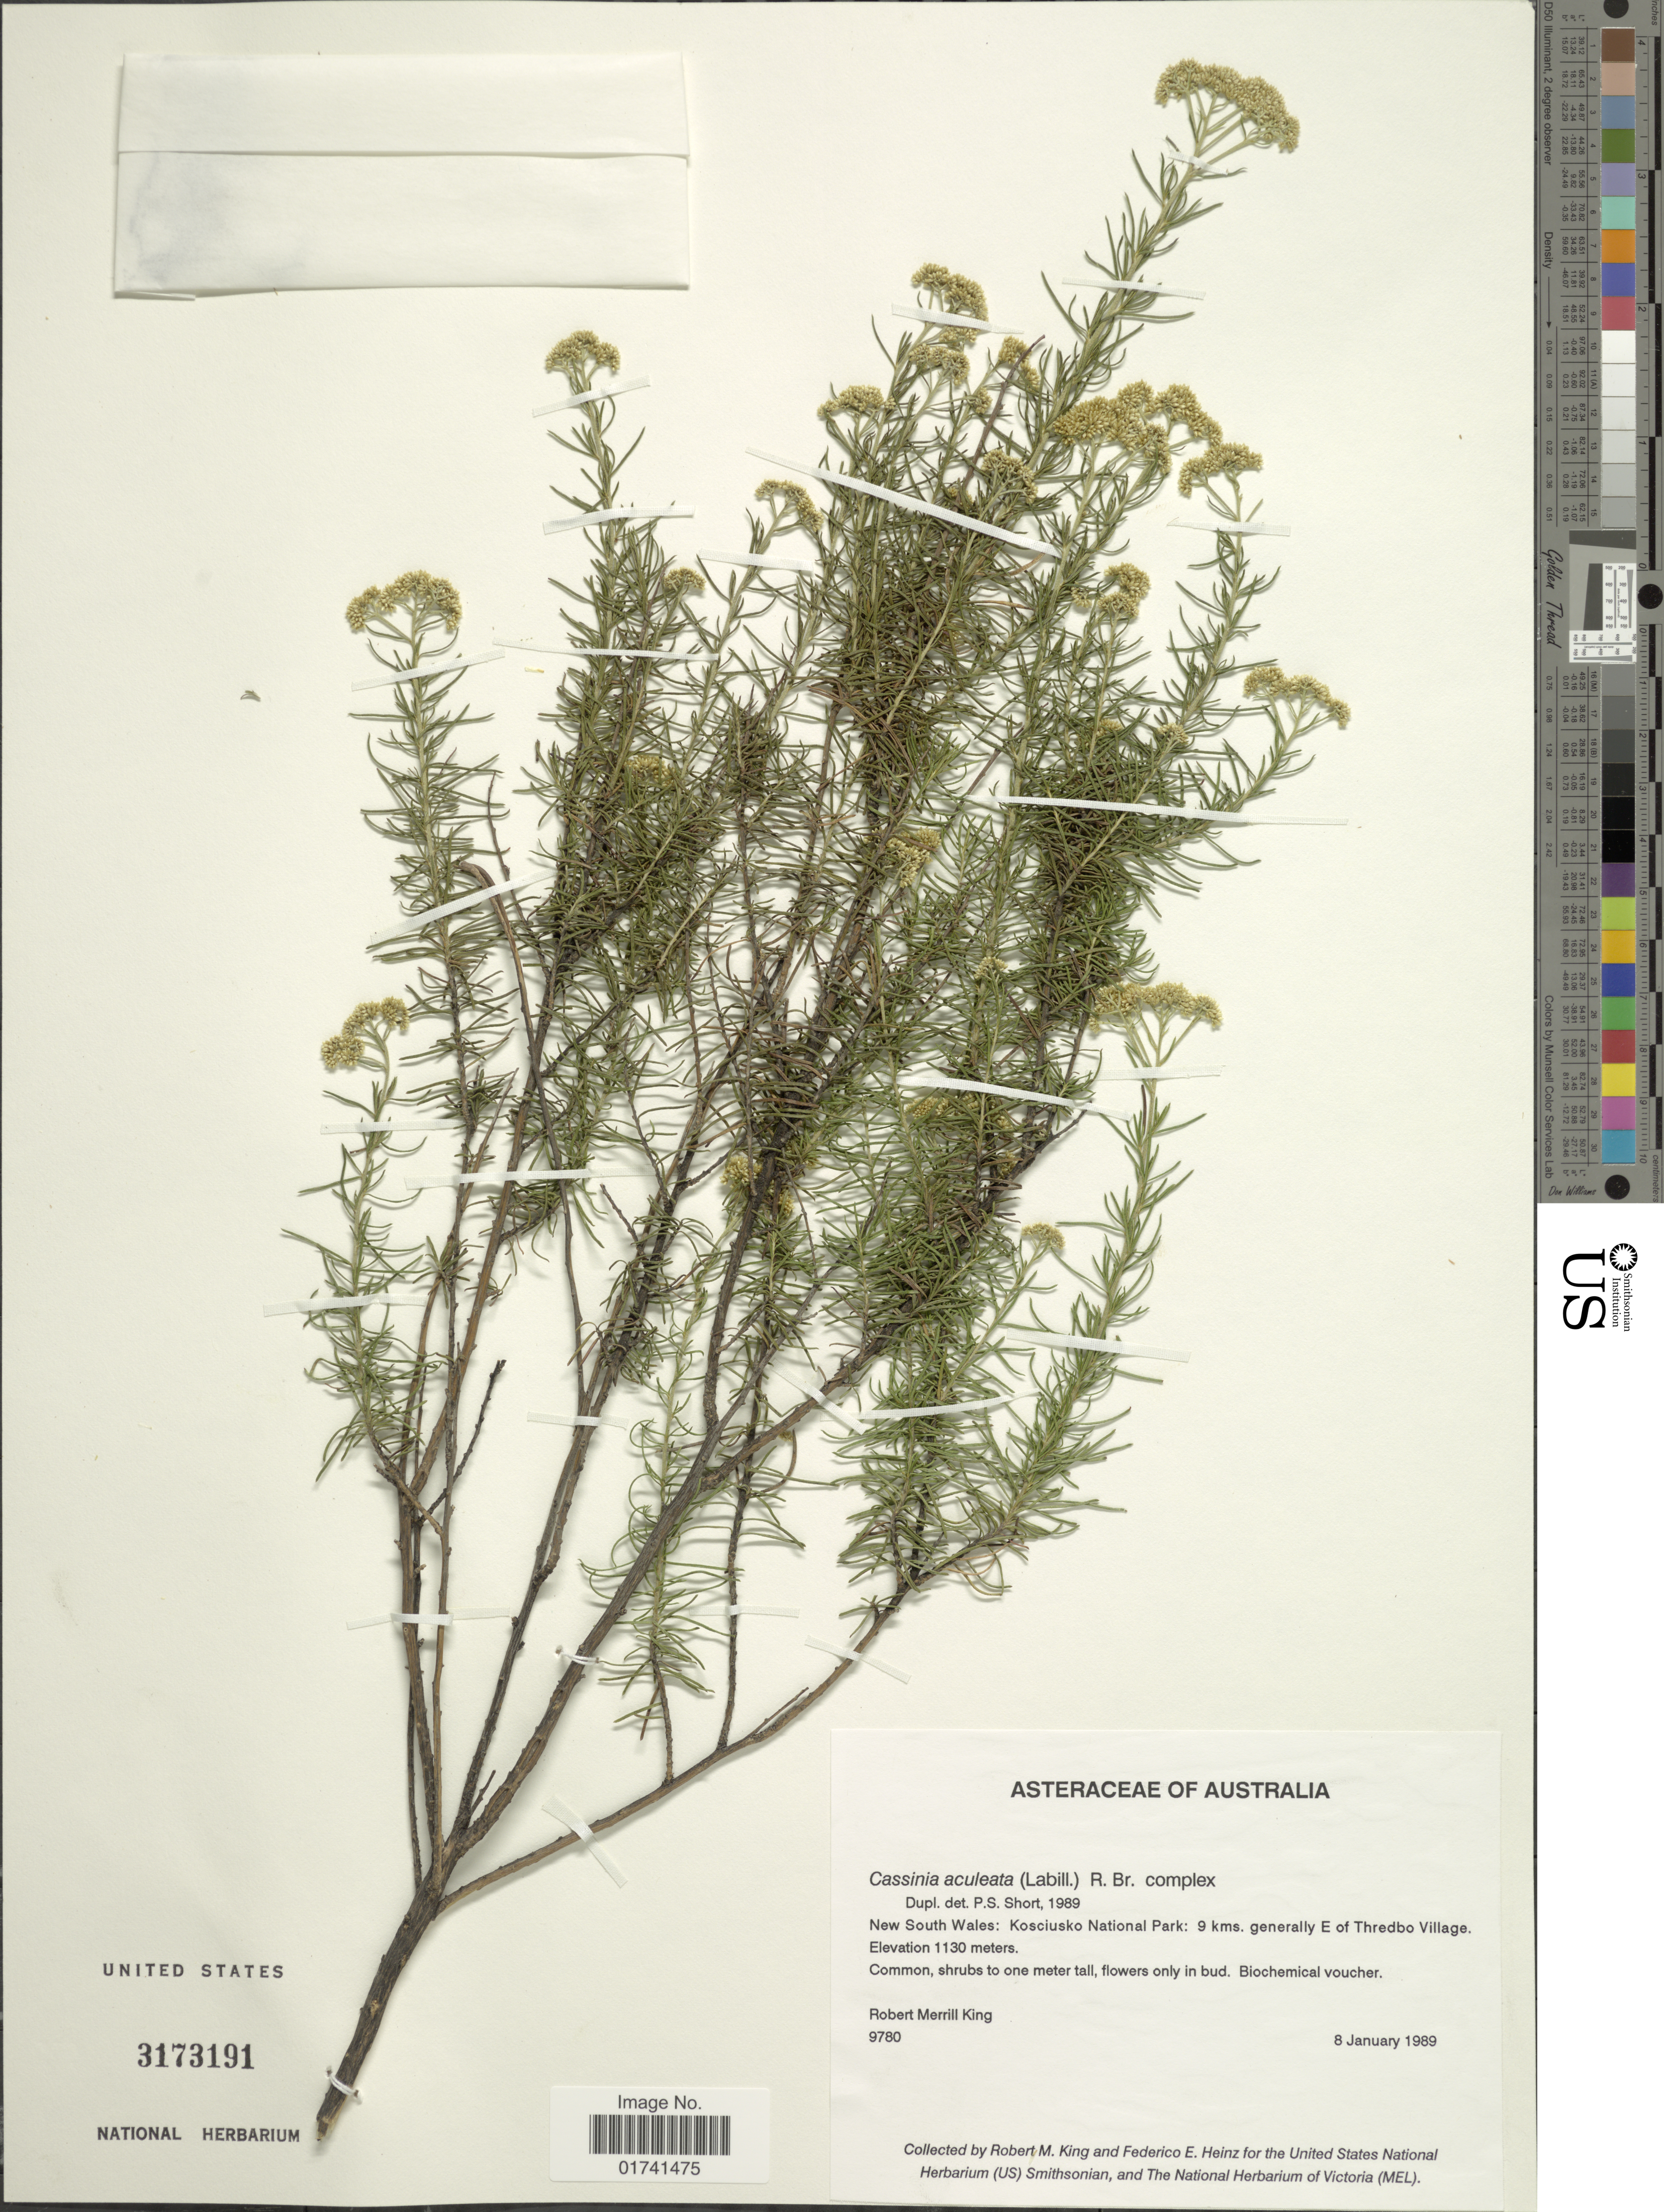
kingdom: Plantae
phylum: Tracheophyta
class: Magnoliopsida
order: Asterales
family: Asteraceae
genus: Cassinia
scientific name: Cassinia aculeata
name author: (Labill.) R. Br.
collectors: R. M. King & F. Heinz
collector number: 9780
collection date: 1989-01-08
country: Australia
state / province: New South Wales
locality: Kosciusko National Park: 9 kms. generally E of Thredbo Village.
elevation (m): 1130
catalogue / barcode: US 3173191